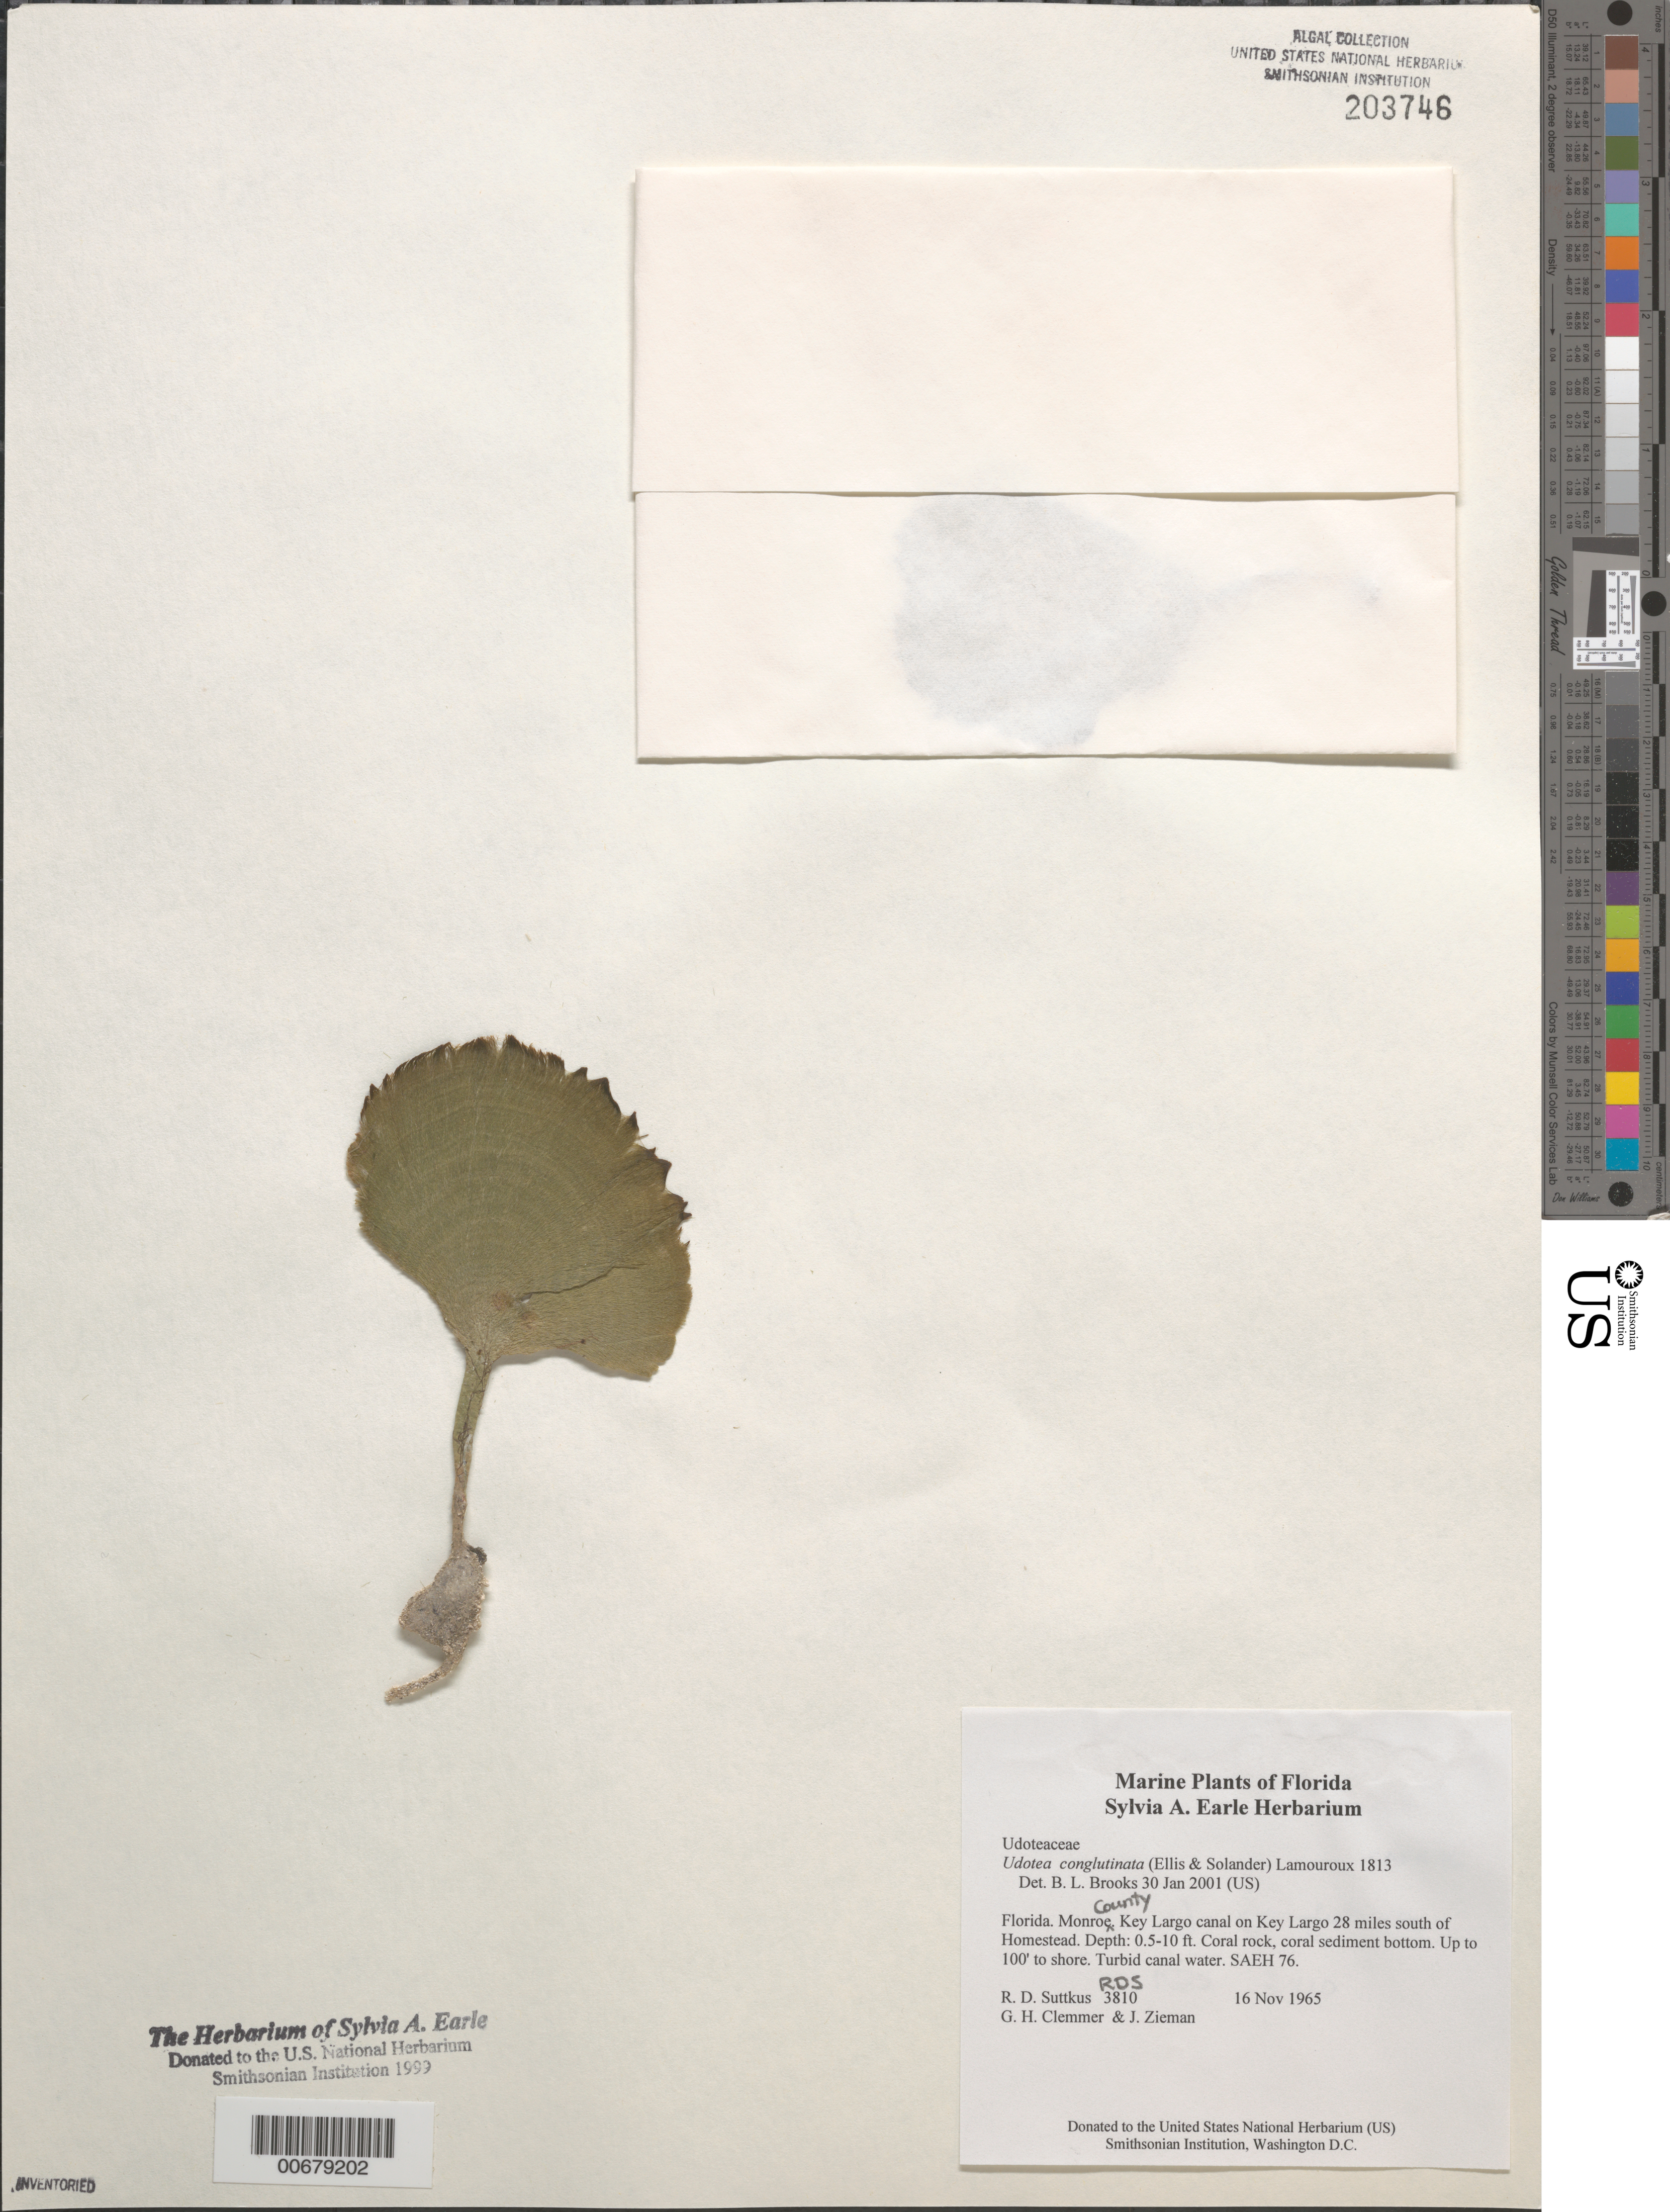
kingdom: Plantae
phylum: Chlorophyta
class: Ulvophyceae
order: Bryopsidales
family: Udoteaceae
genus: Udotea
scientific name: Udotea conglutinata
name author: (Ellis & Sol.) J.V.Lamouroux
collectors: R. Suttkus, G. Clemmer & J. Zieman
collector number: RDS 3810 & SAEH 76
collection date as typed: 16 Nov 1965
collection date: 1965-11-16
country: United States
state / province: Florida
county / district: Monroe County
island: Key Largo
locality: Key Largo Canal, 28 miles south of Homestead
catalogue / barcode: US 203746